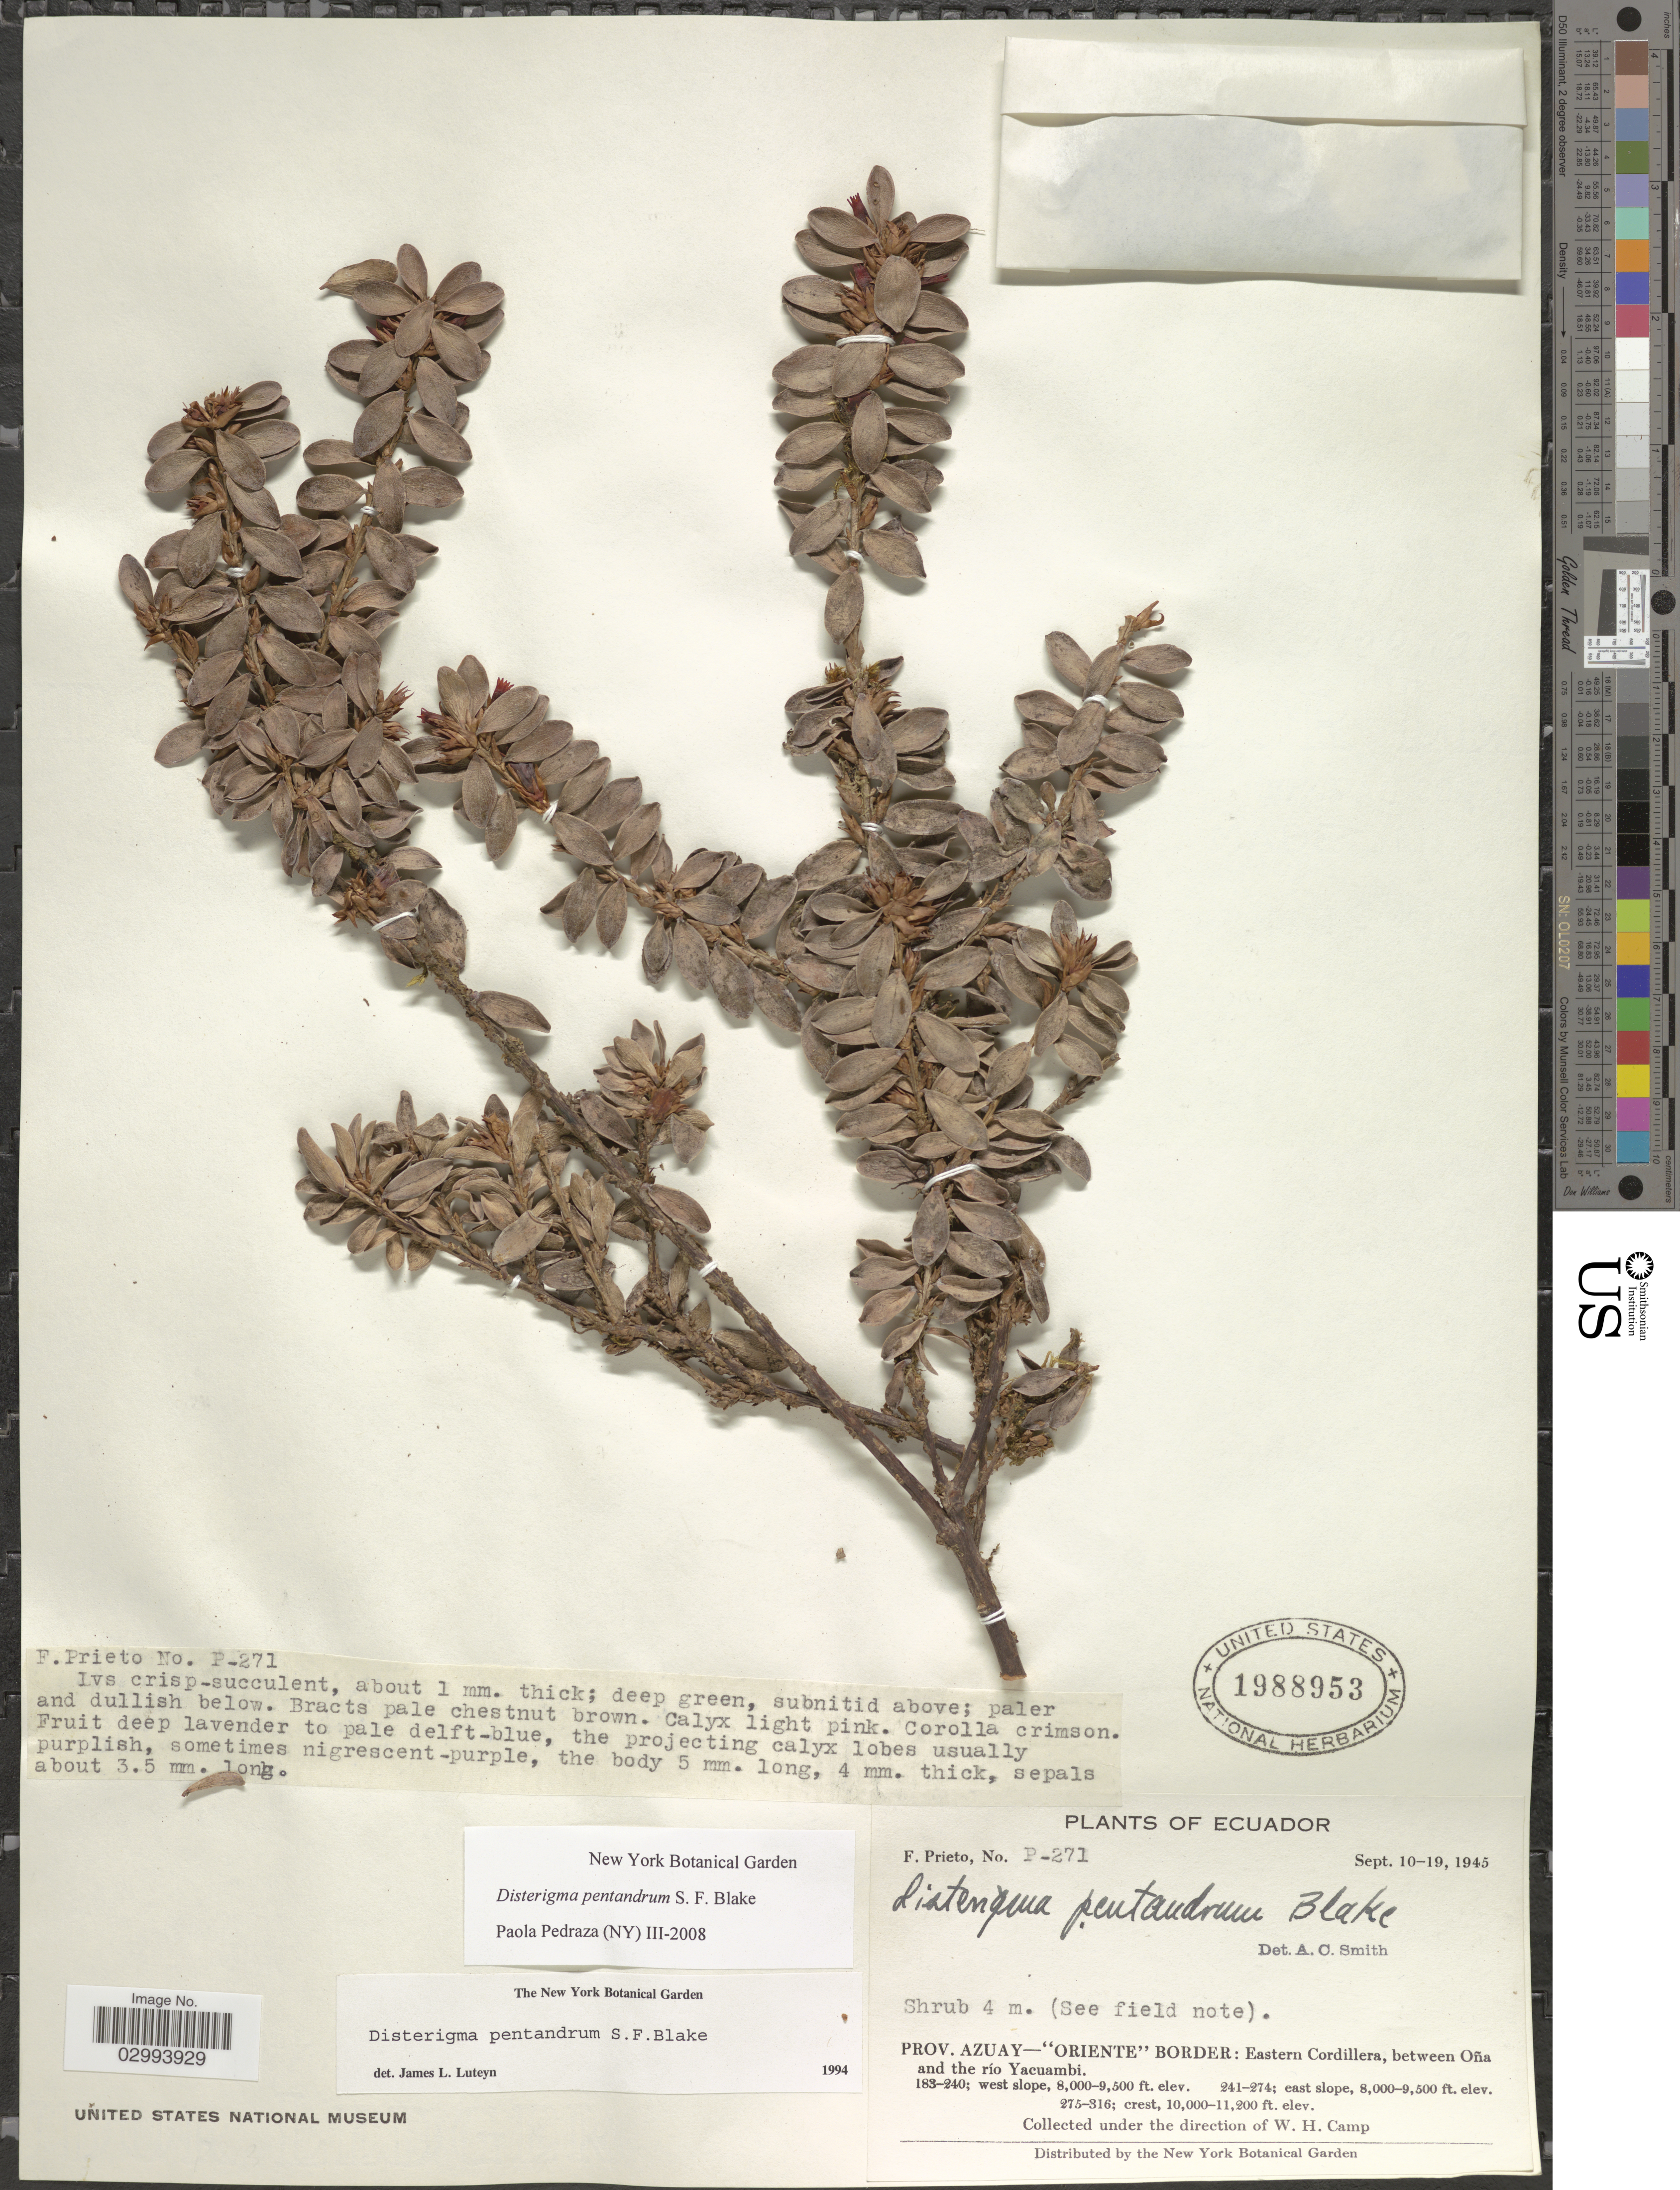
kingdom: Plantae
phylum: Tracheophyta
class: Magnoliopsida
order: Ericales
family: Ericaceae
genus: Disterigma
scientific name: Disterigma pentandrum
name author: S.F. Blake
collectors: F. Prieto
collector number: P-271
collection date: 1945-09-10/1945-09-19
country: Ecuador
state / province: Azuay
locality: Prov. Azuay- "Oriente" Border: Eastern Cordillera, between Oña and the río Yacuambi. East slope.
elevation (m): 2438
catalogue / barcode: US 1988953